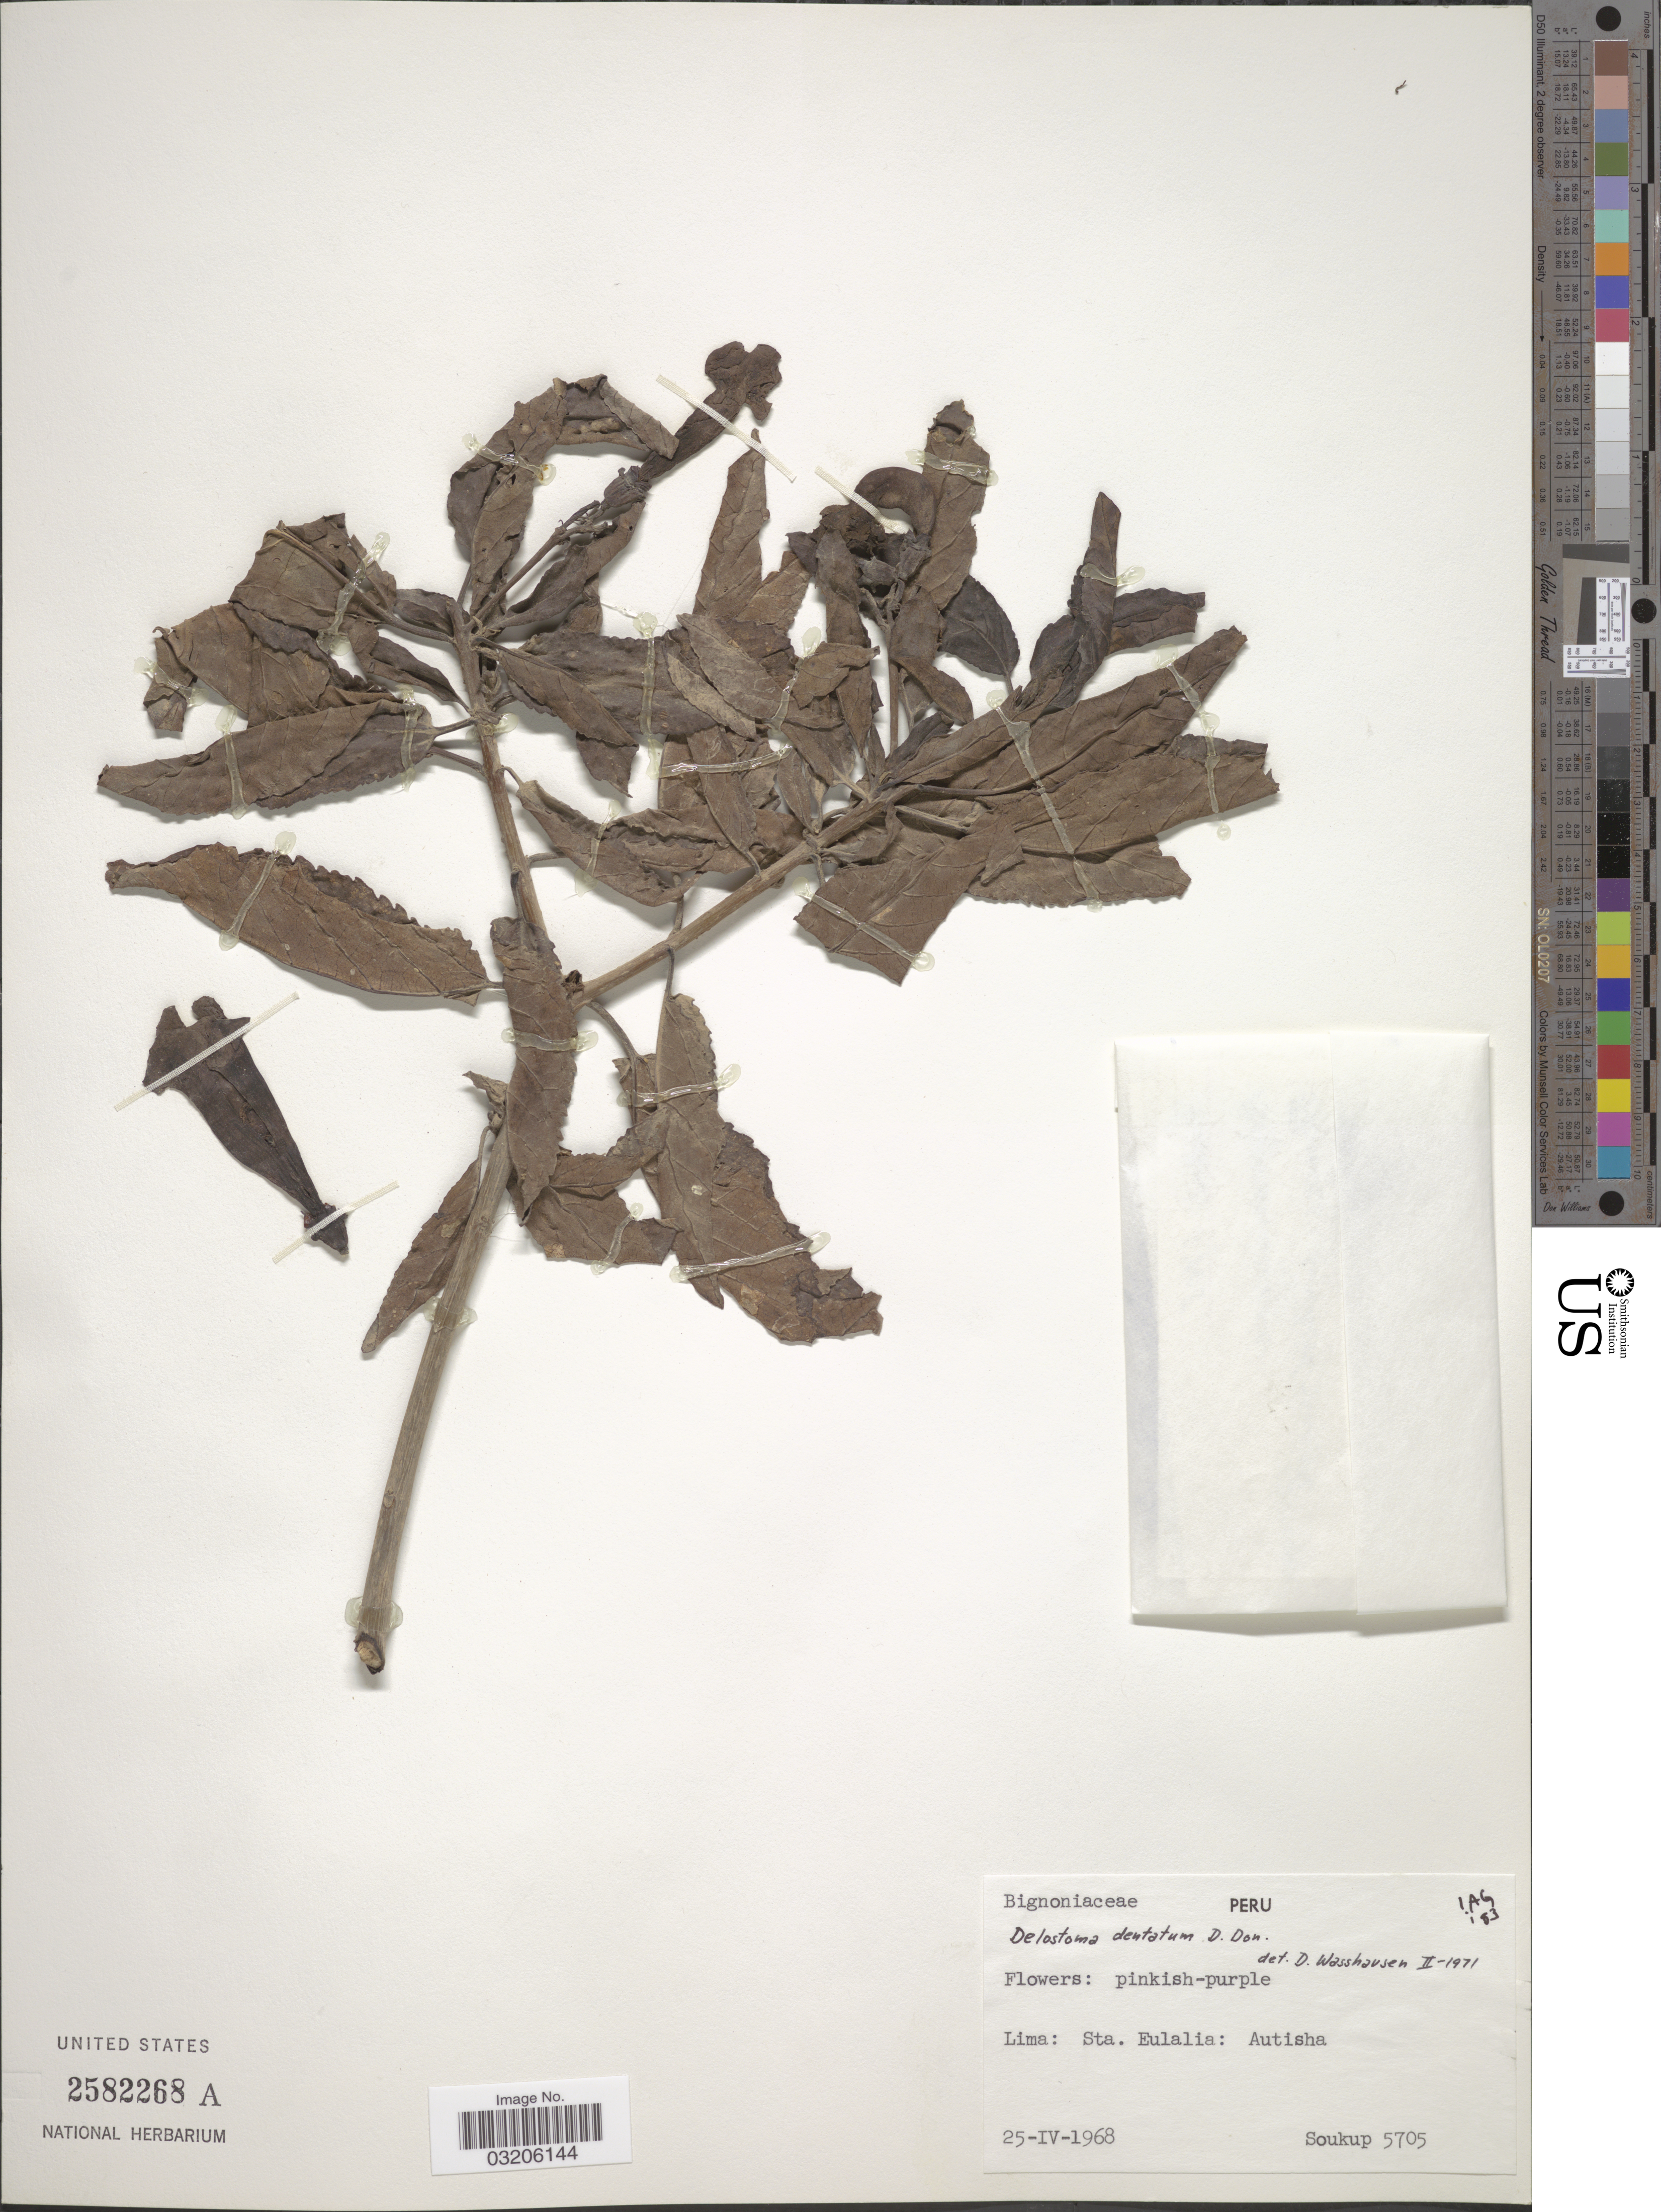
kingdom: Plantae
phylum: Tracheophyta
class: Magnoliopsida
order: Lamiales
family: Bignoniaceae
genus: Delostoma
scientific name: Delostoma dentatum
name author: D. Don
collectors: J. Soukop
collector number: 5705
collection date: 1968-04-25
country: Peru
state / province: Lima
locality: Sta. Eulalia: Autisha.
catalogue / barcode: US 2582268A